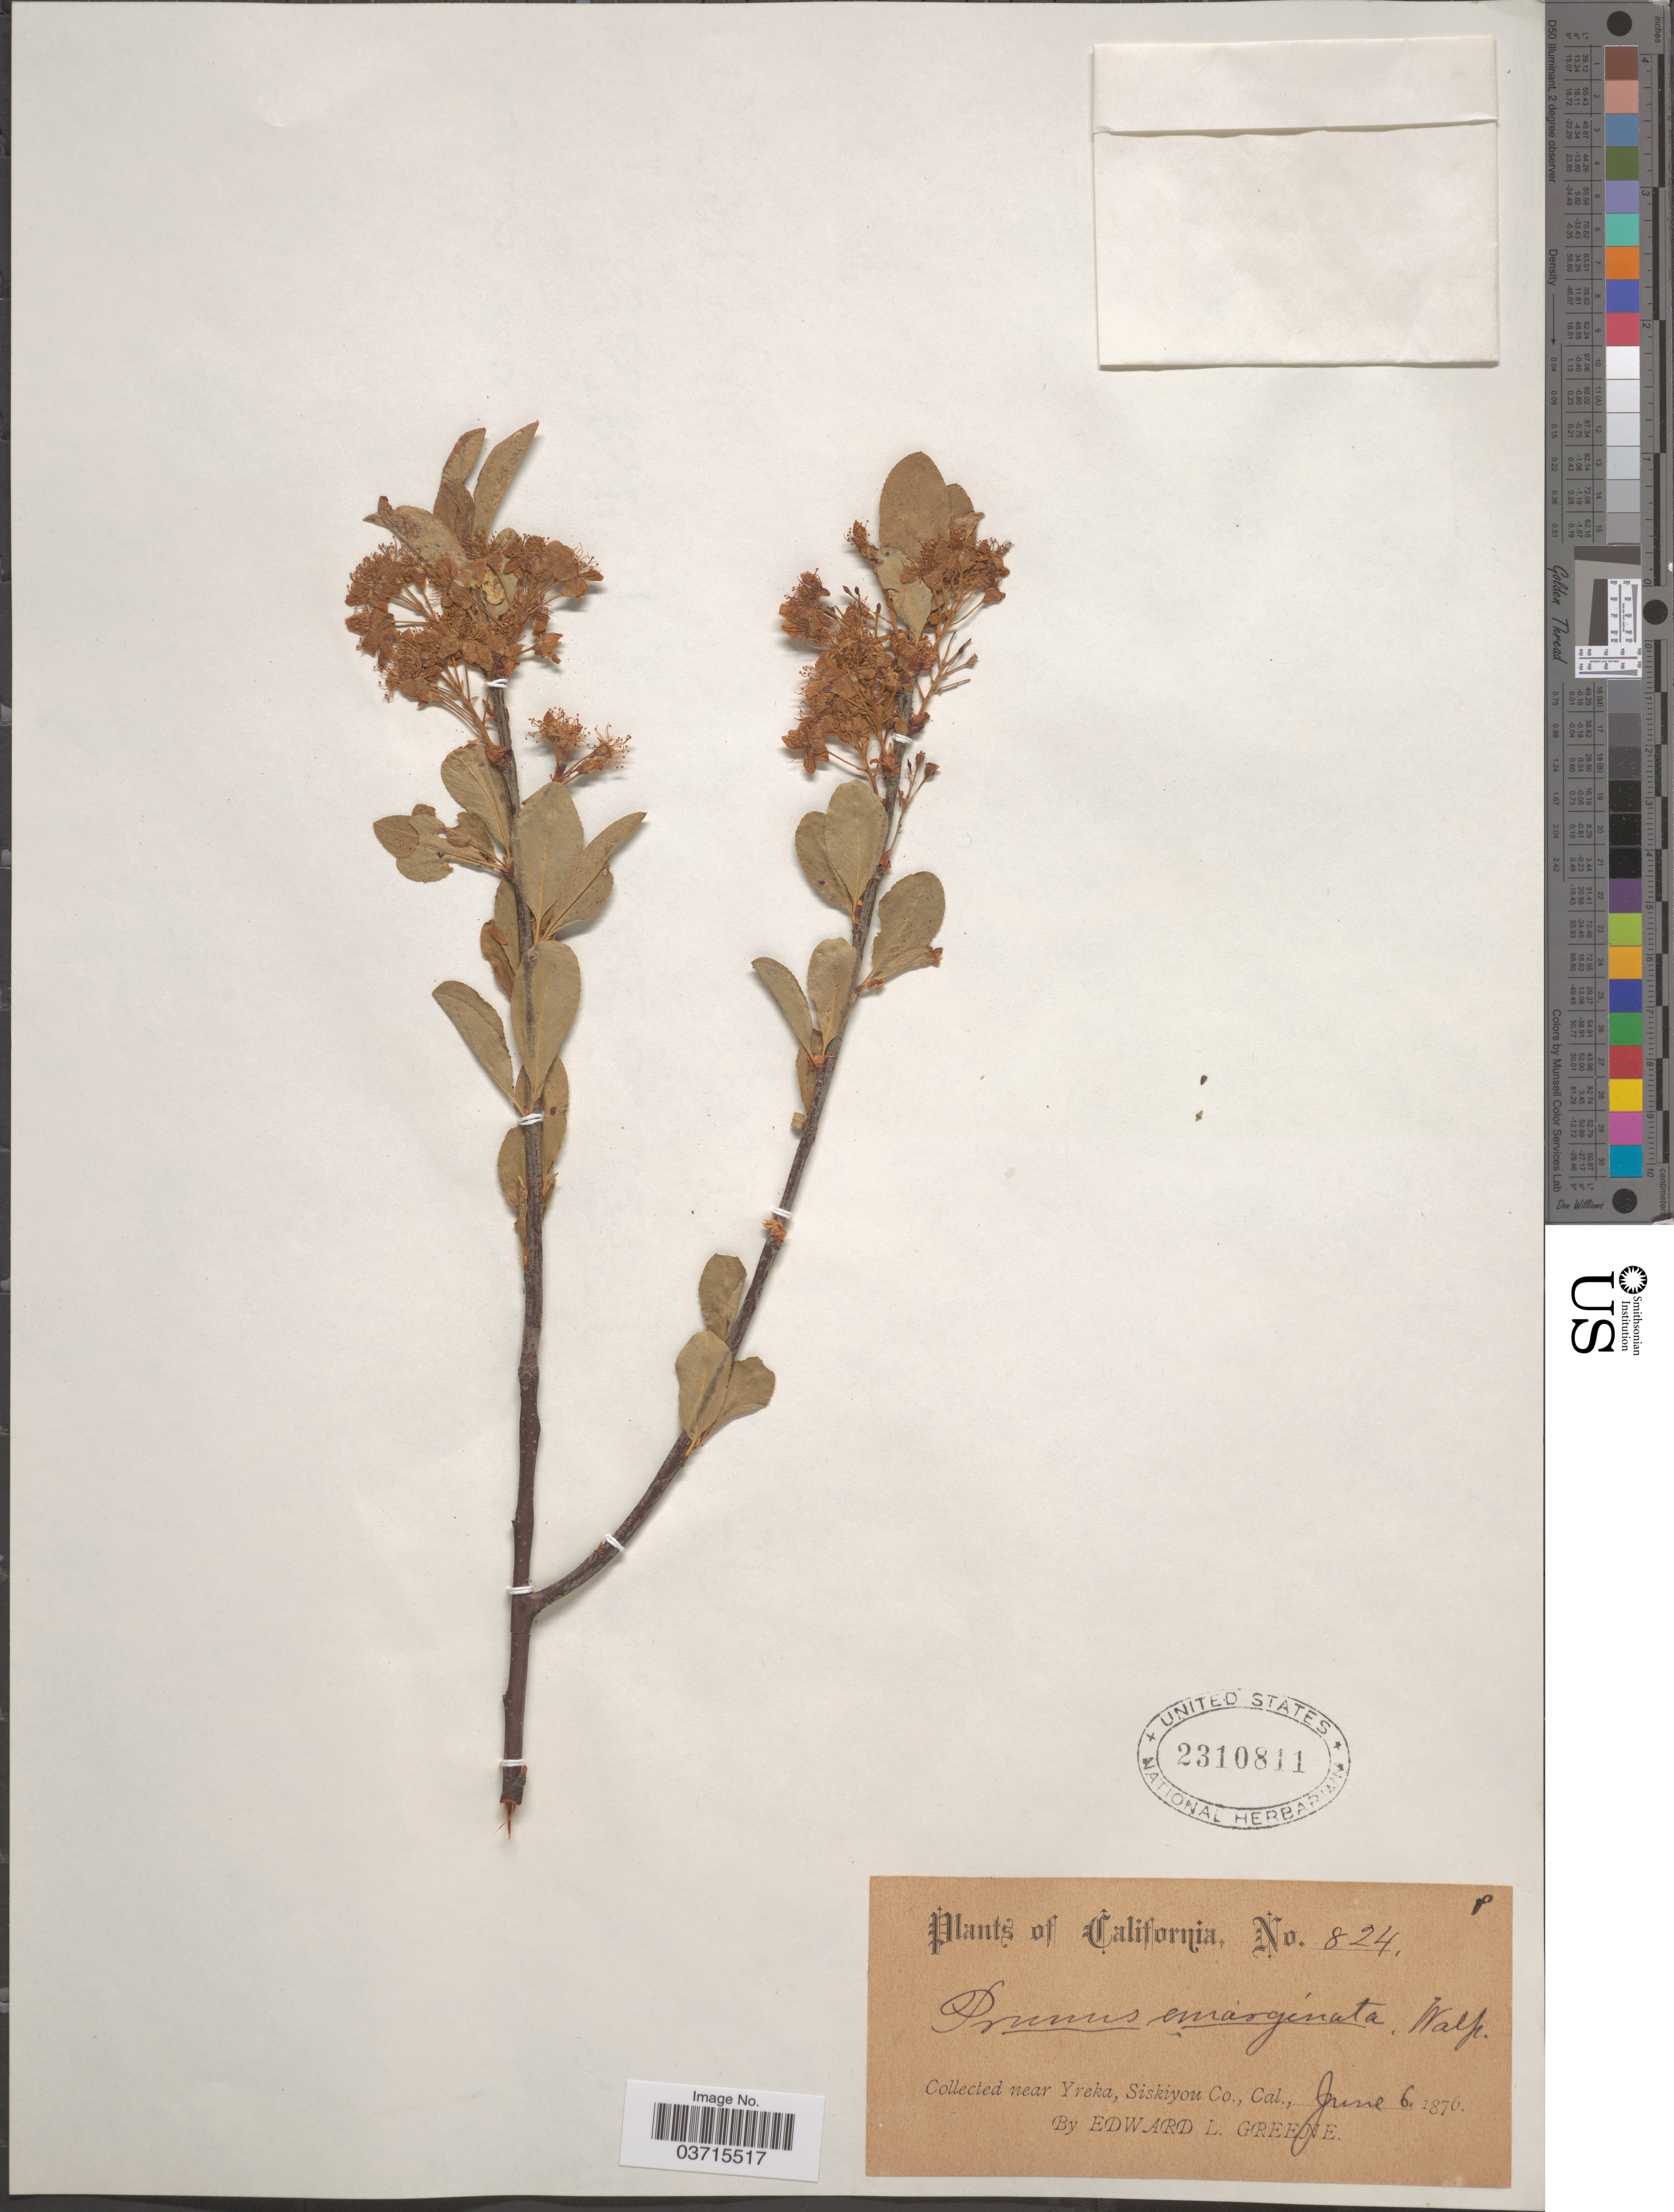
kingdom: Plantae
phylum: Tracheophyta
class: Magnoliopsida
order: Rosales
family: Rosaceae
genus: Prunus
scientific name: Prunus emarginata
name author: (Douglas ex Hook.) Eaton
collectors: E. L. Greene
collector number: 824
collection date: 1876-06-06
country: United States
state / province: California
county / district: Siskiyou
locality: Near Yreka, Siskiyou Co.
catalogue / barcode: US 2310811